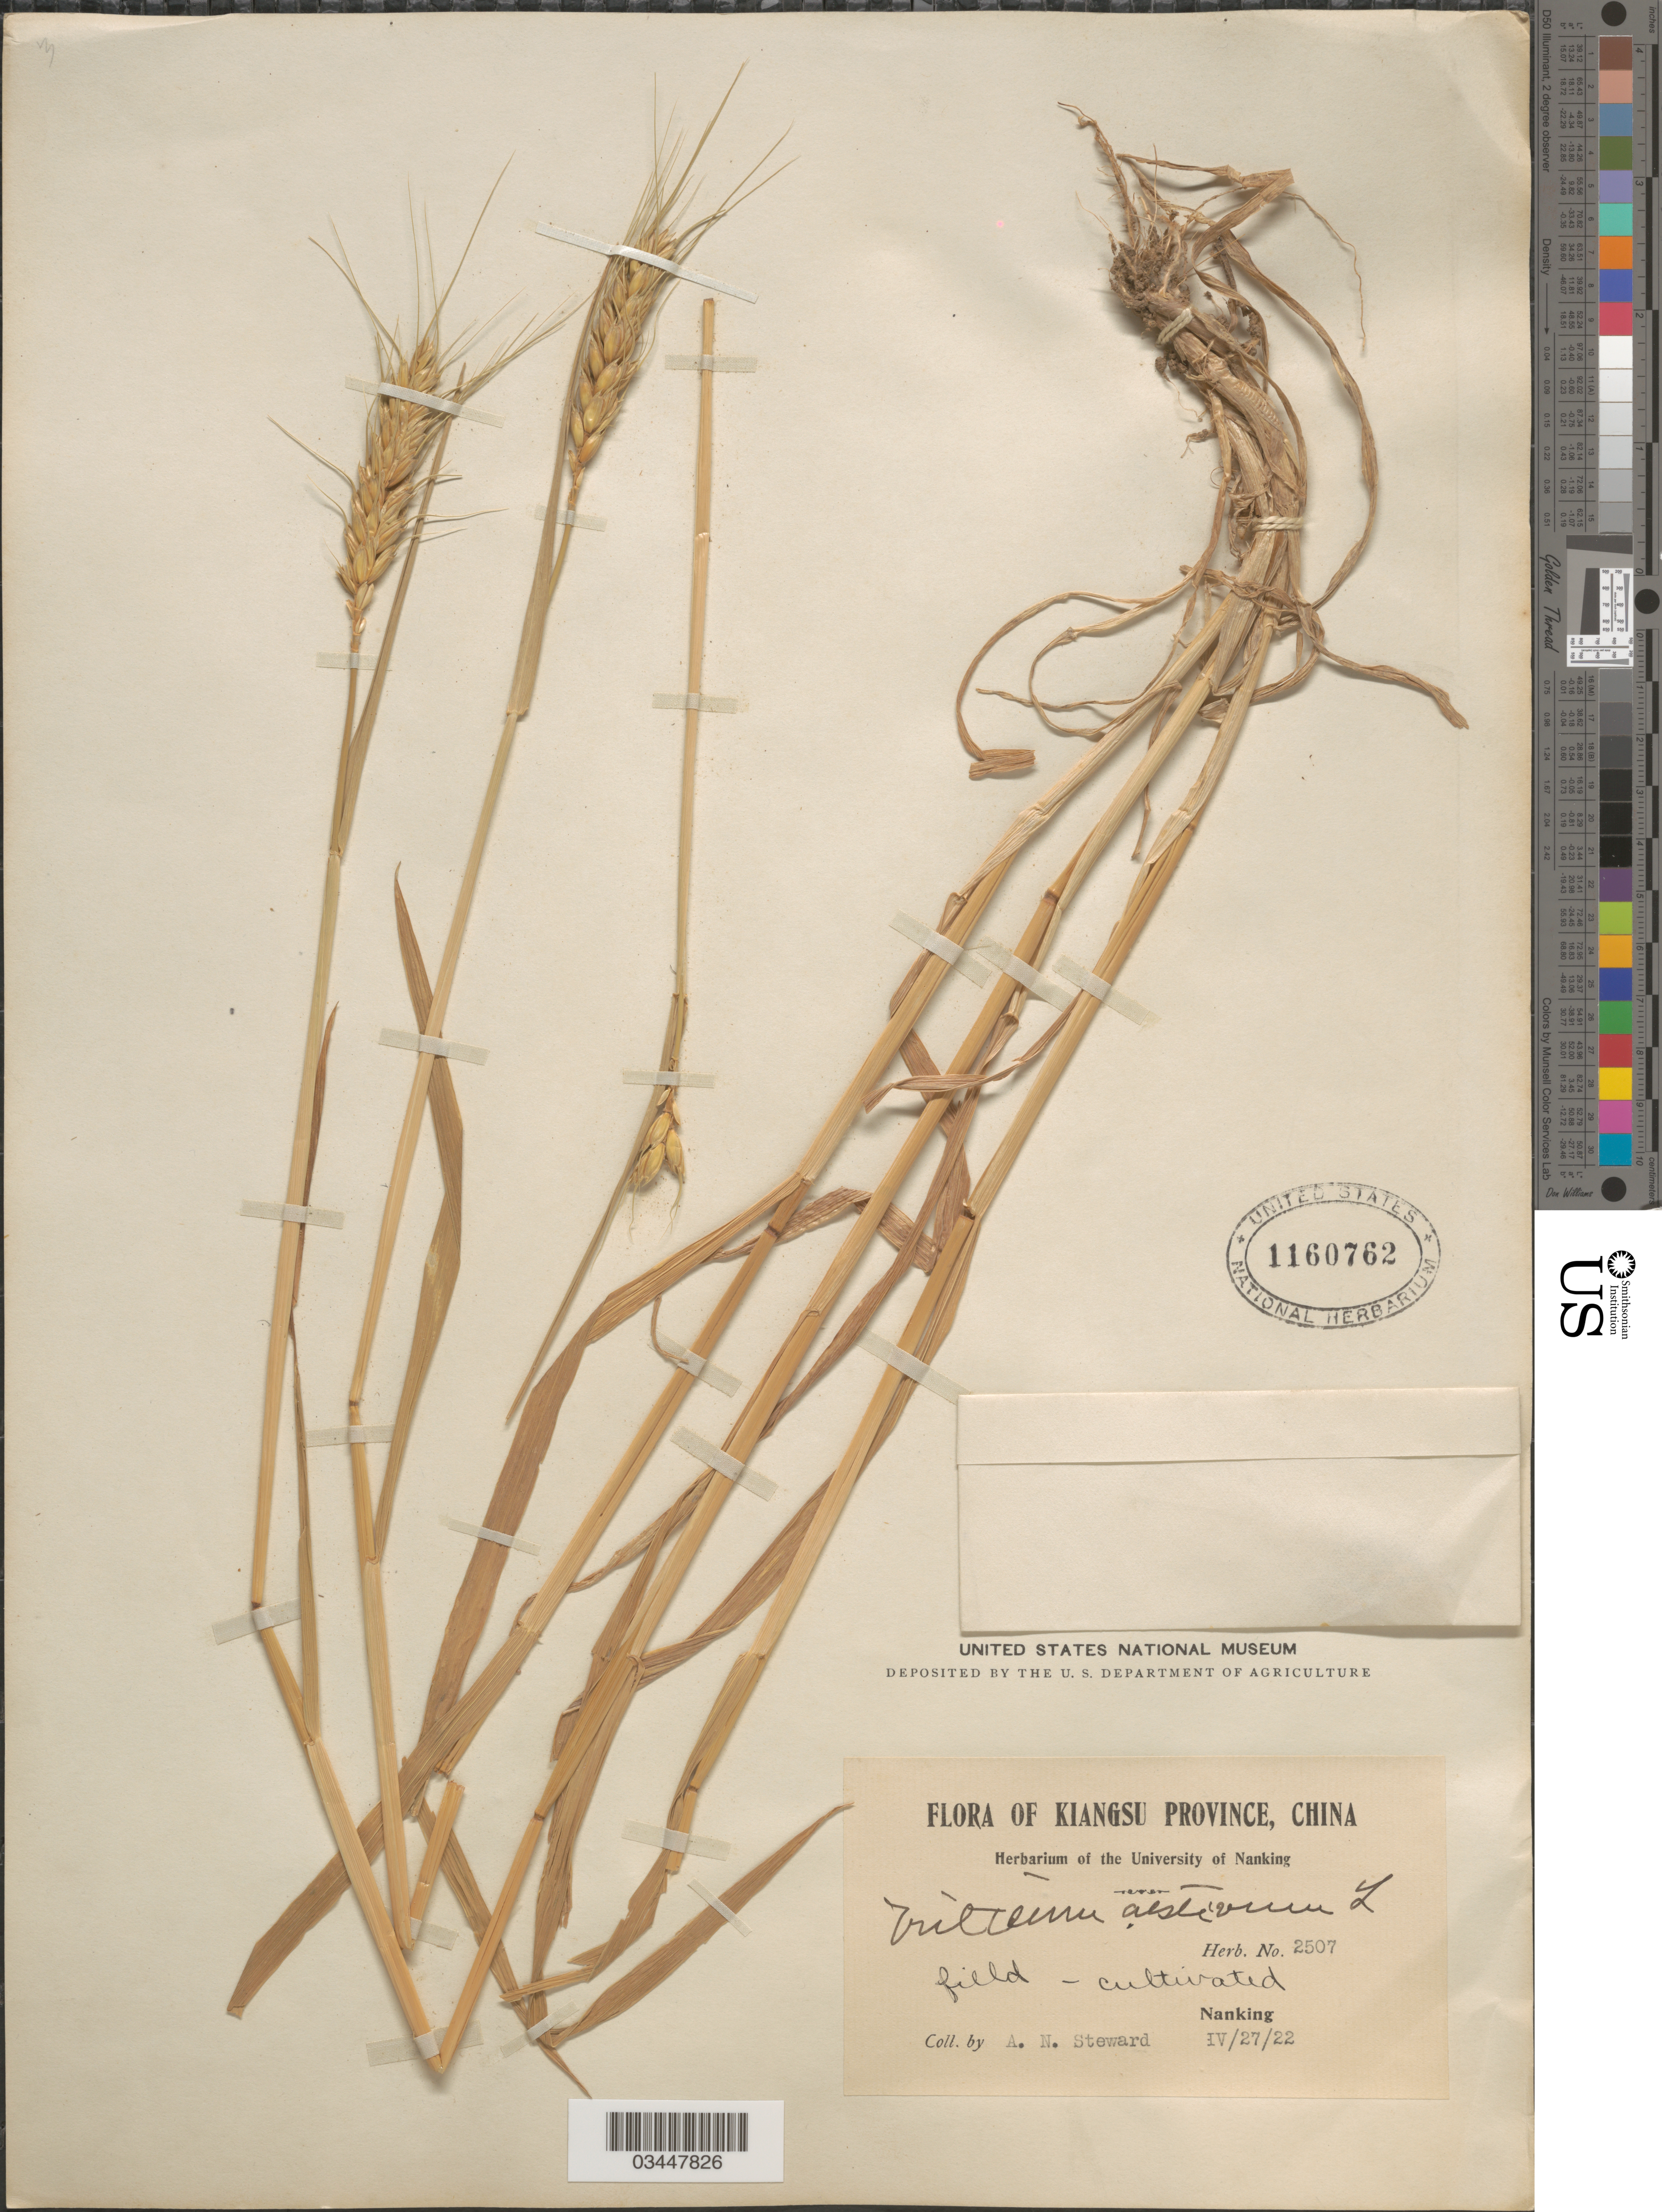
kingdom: Plantae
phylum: Tracheophyta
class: Liliopsida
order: Poales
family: Poaceae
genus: Triticum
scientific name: Triticum aestivum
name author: L.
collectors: A. N. Steward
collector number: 2507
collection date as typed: Transcribed d/m/y: 27/4/22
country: China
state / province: Jiangsu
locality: Kiangsu Province. Field - cultivated. Nanking.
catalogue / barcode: US 1160762